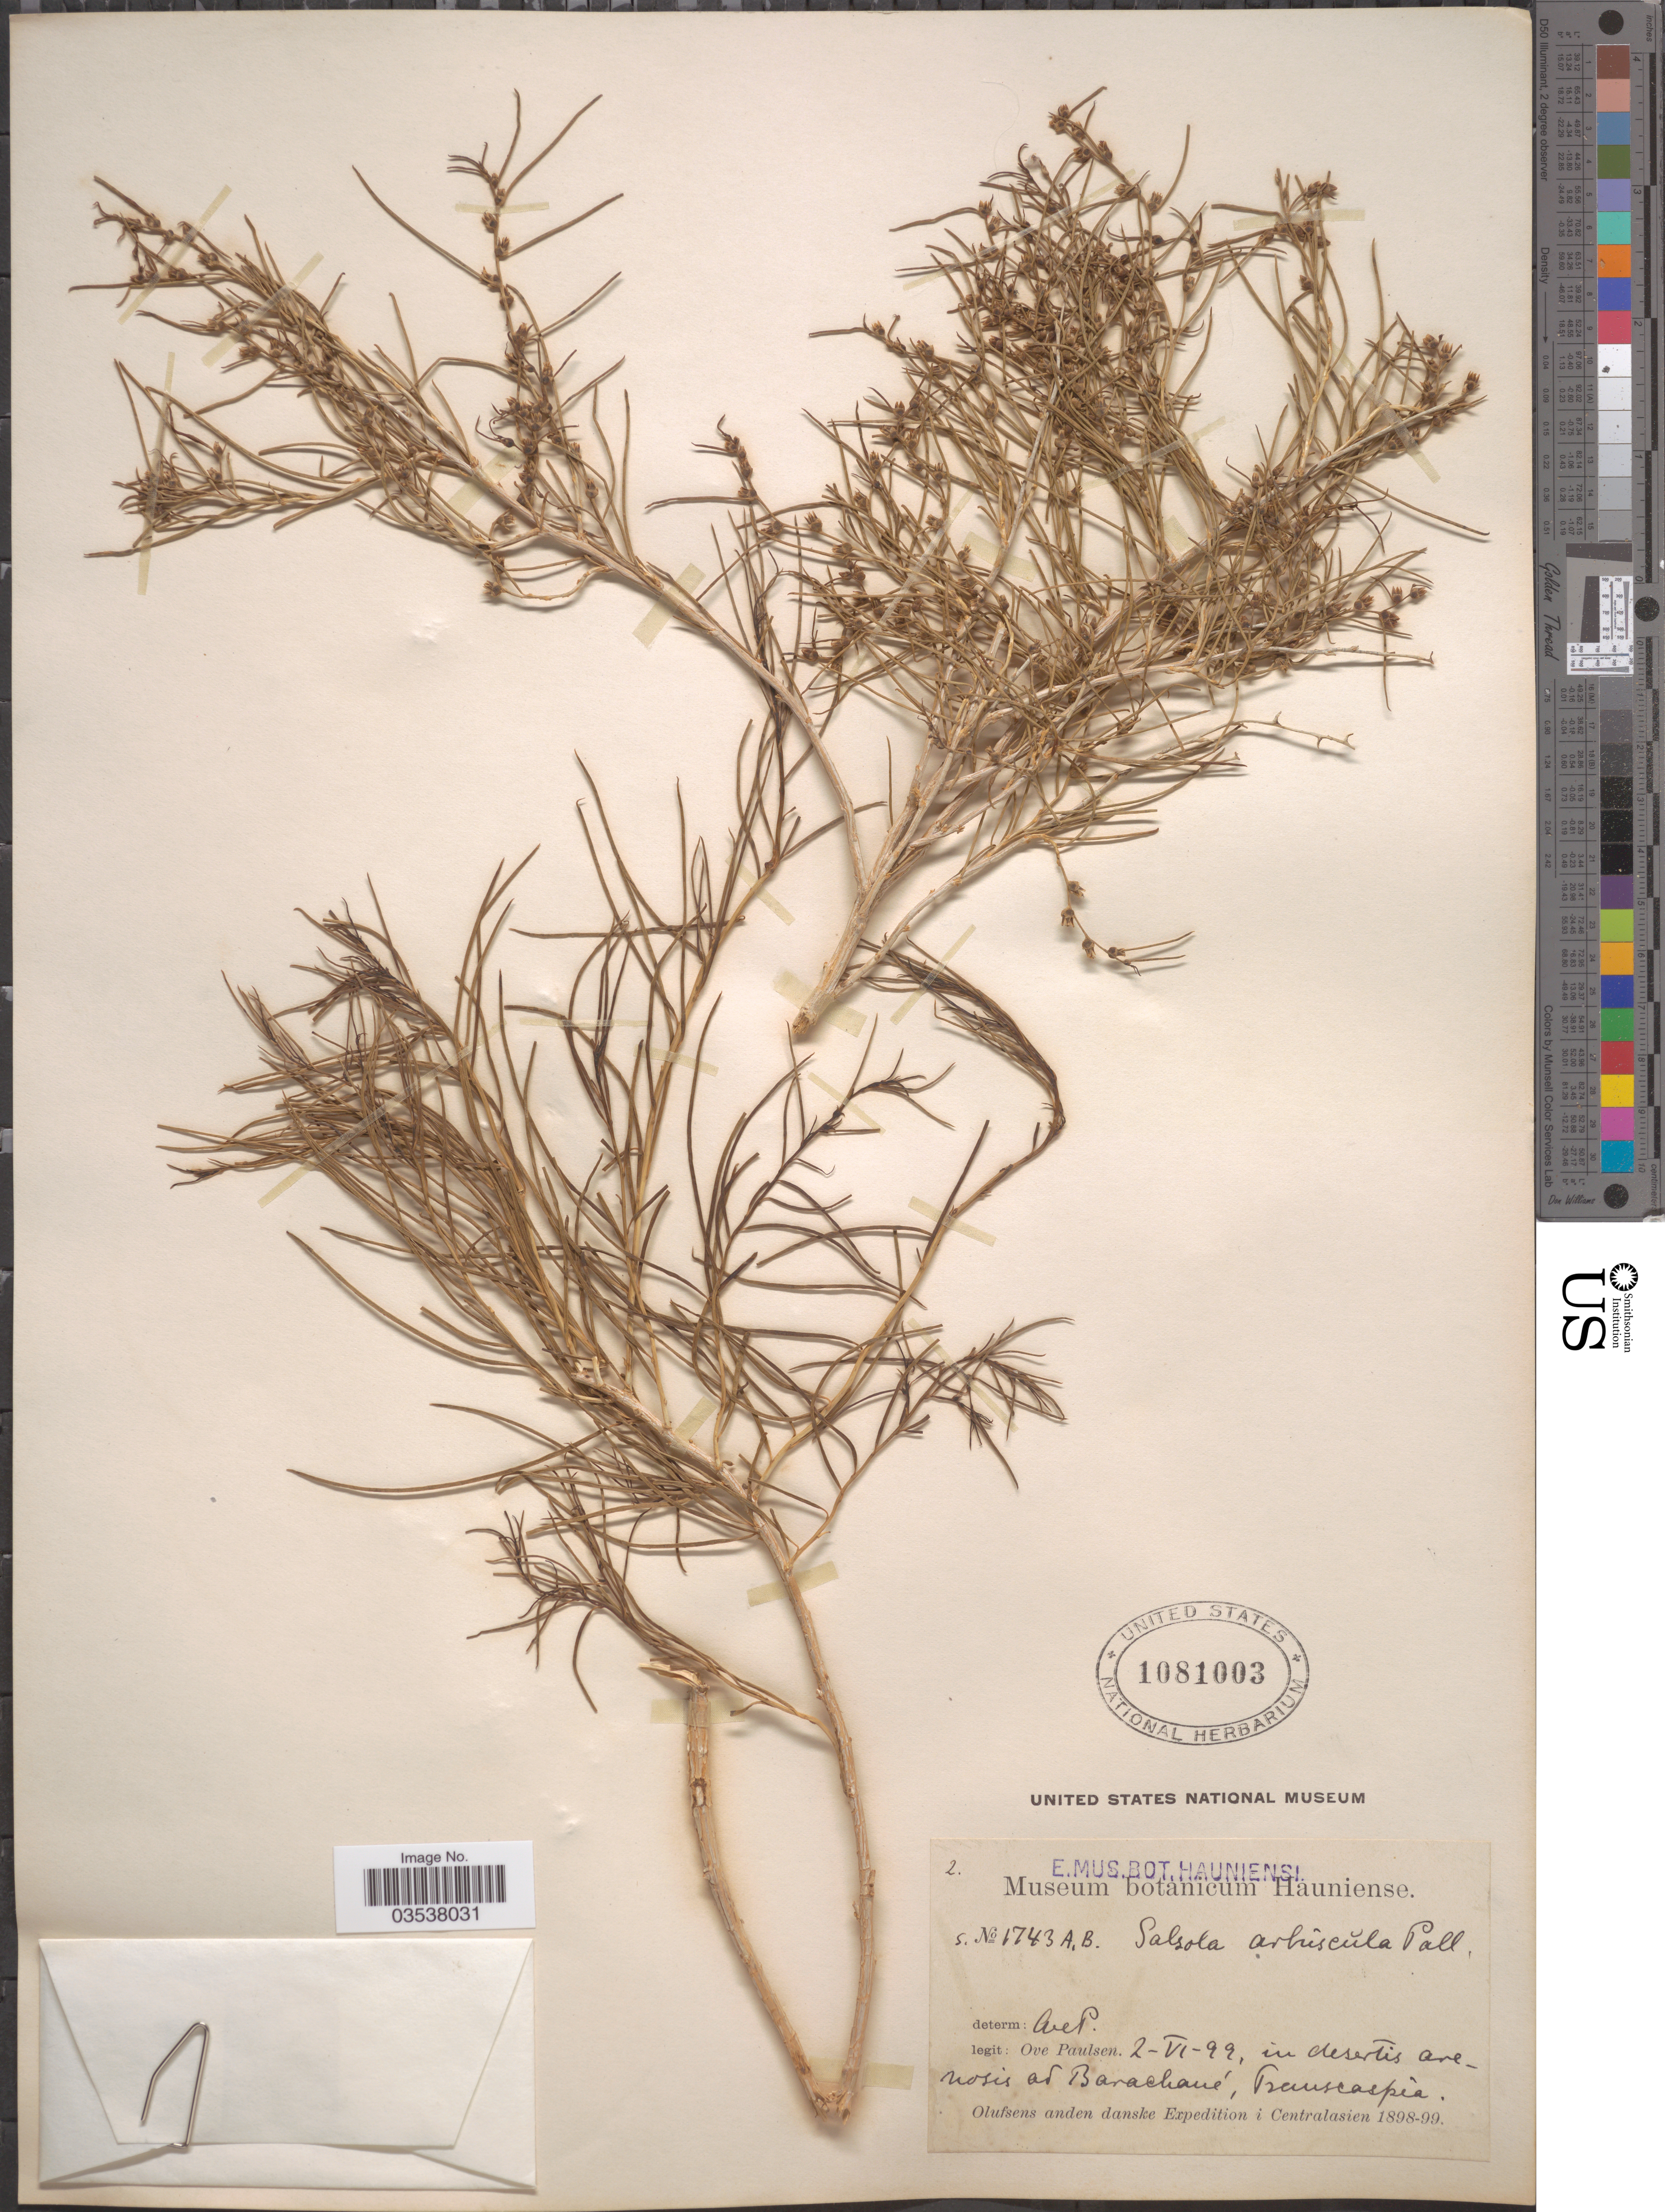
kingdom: Plantae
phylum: Tracheophyta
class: Magnoliopsida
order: Caryophyllales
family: Amaranthaceae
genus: Xylosalsola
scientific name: Xylosalsola arbuscula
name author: (Pall.) Tzvelev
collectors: O. Paulsen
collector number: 2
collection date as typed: Transcribed d/m/y: 2/6/99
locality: In desertis arenosis ad Barachaué, Transcaspia. Centralasien.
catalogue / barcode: US 1081003